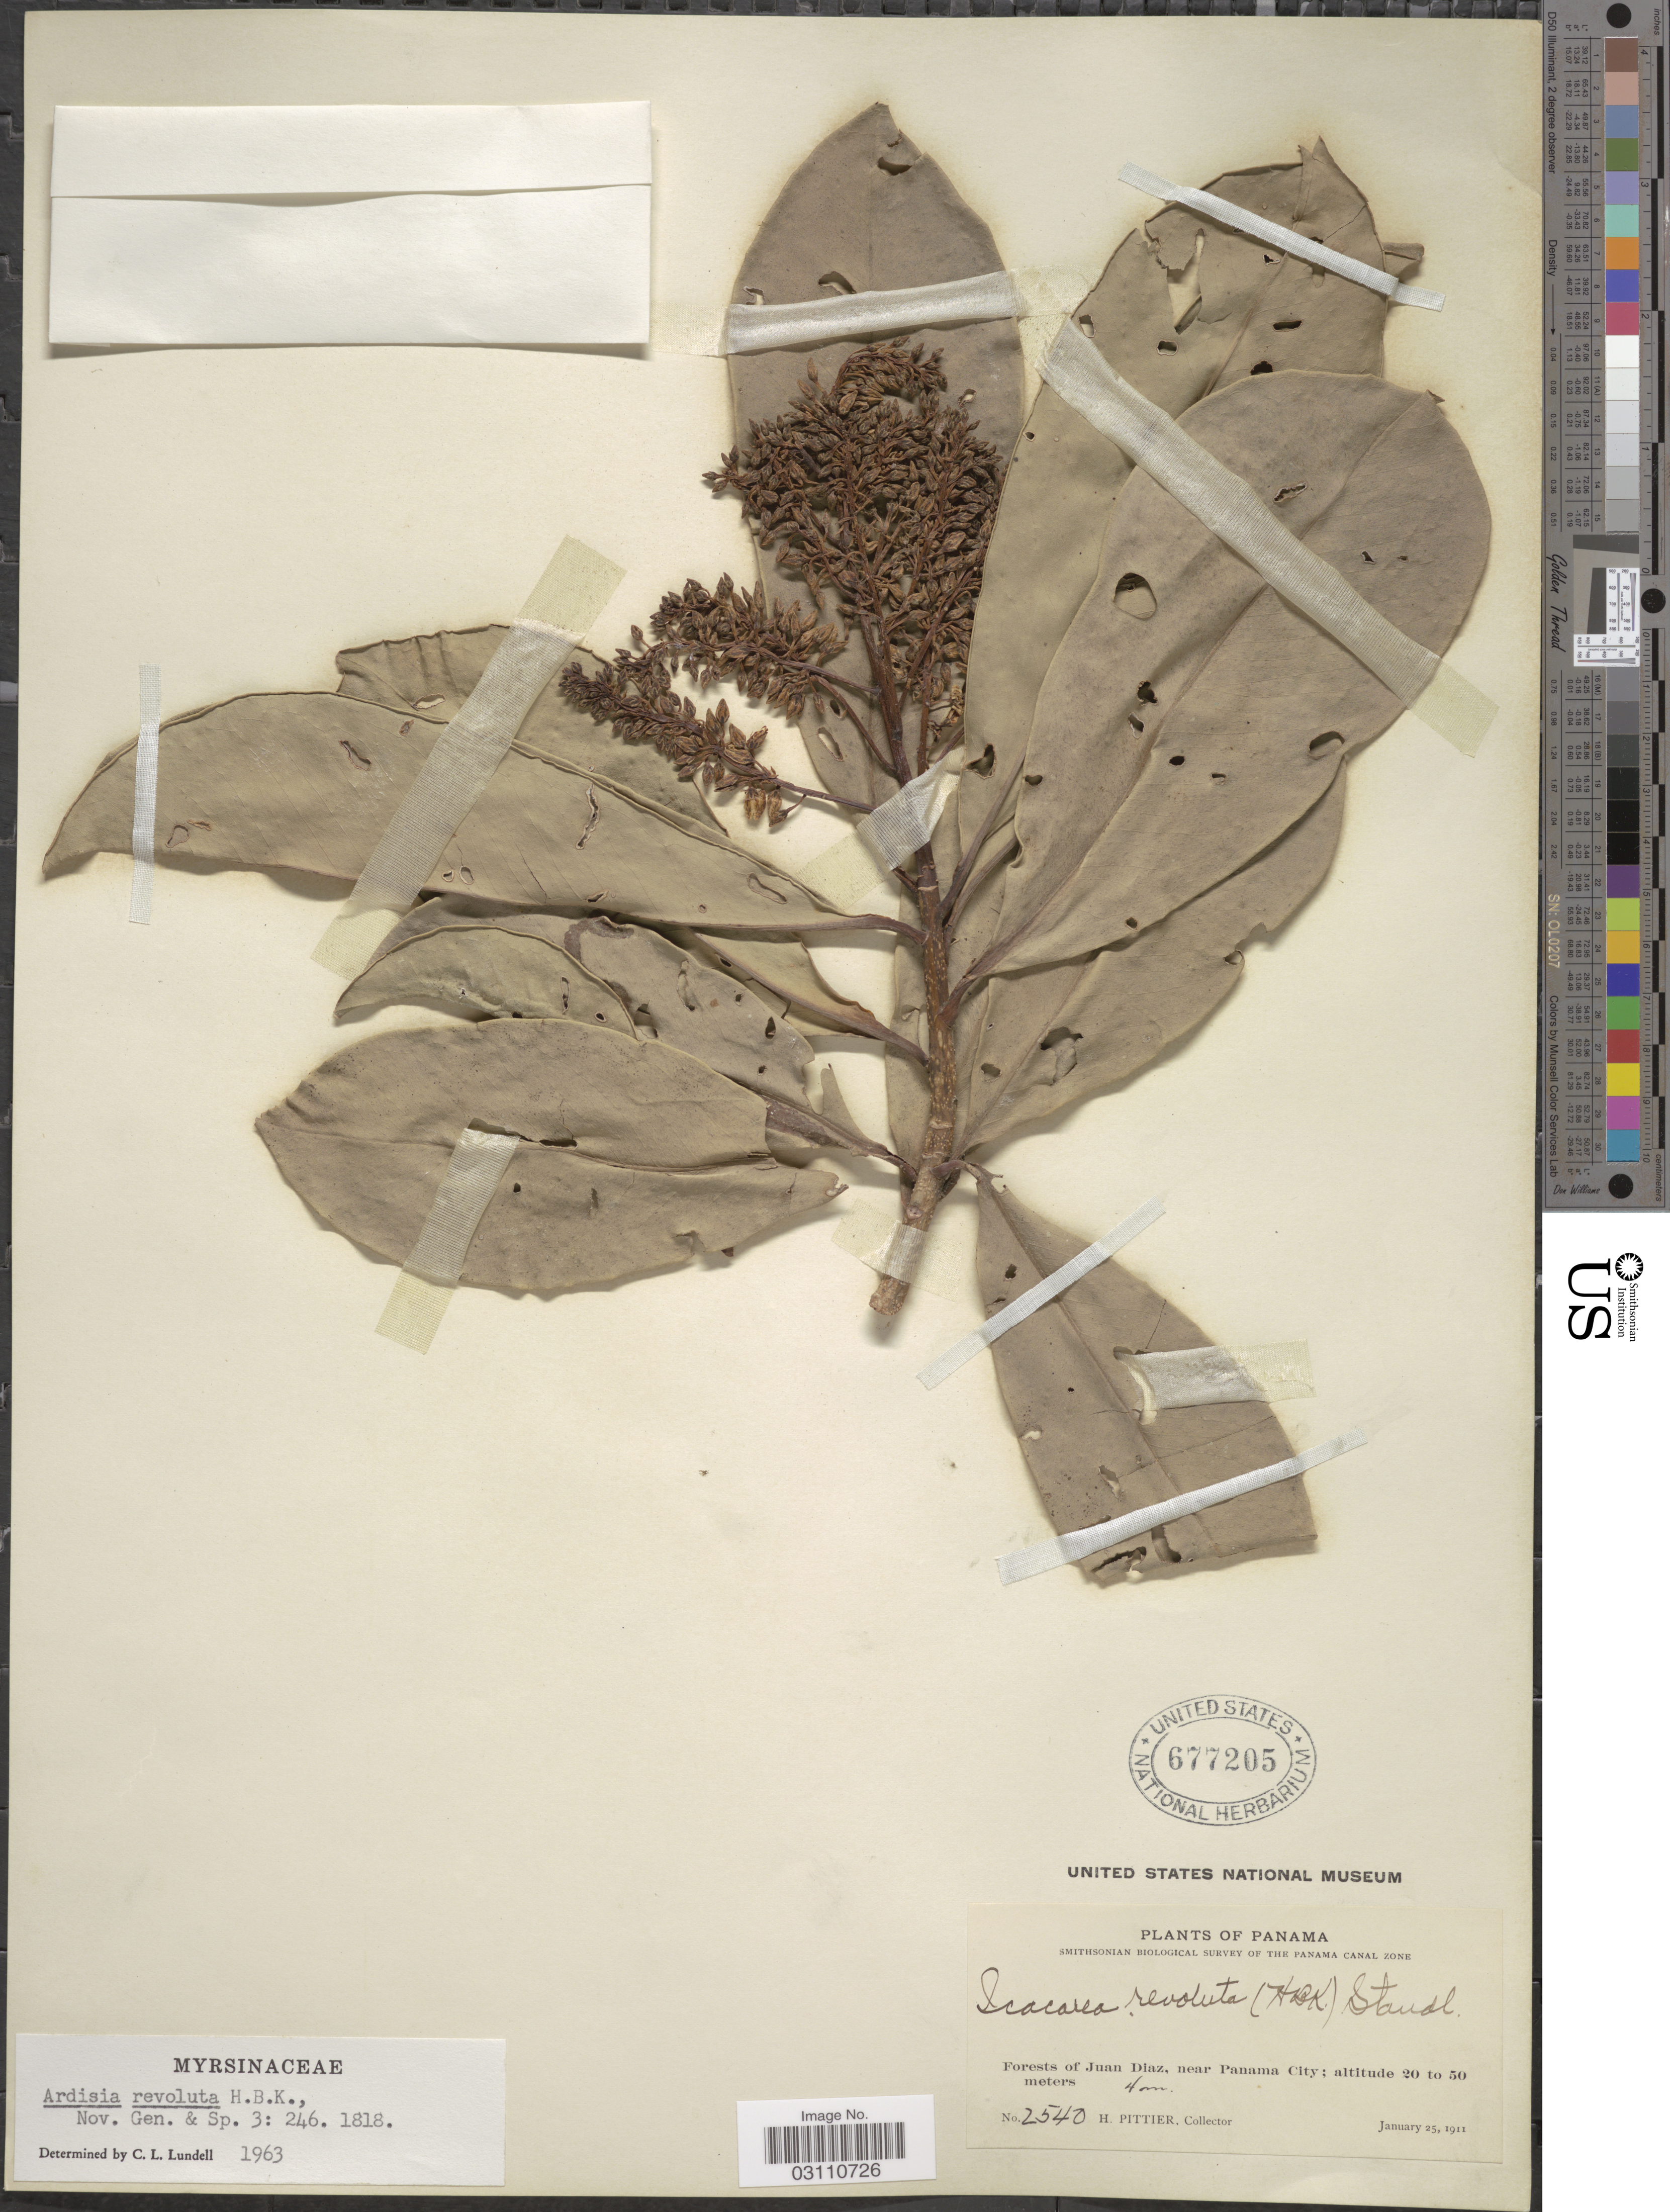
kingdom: Plantae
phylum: Tracheophyta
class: Magnoliopsida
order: Ericales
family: Primulaceae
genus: Ardisia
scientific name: Ardisia revoluta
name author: Kunth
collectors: H. F. Pittier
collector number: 2540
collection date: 1911-01-25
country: Panama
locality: Forests of Juan Diaz, near Panama City.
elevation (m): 20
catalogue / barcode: US 677205